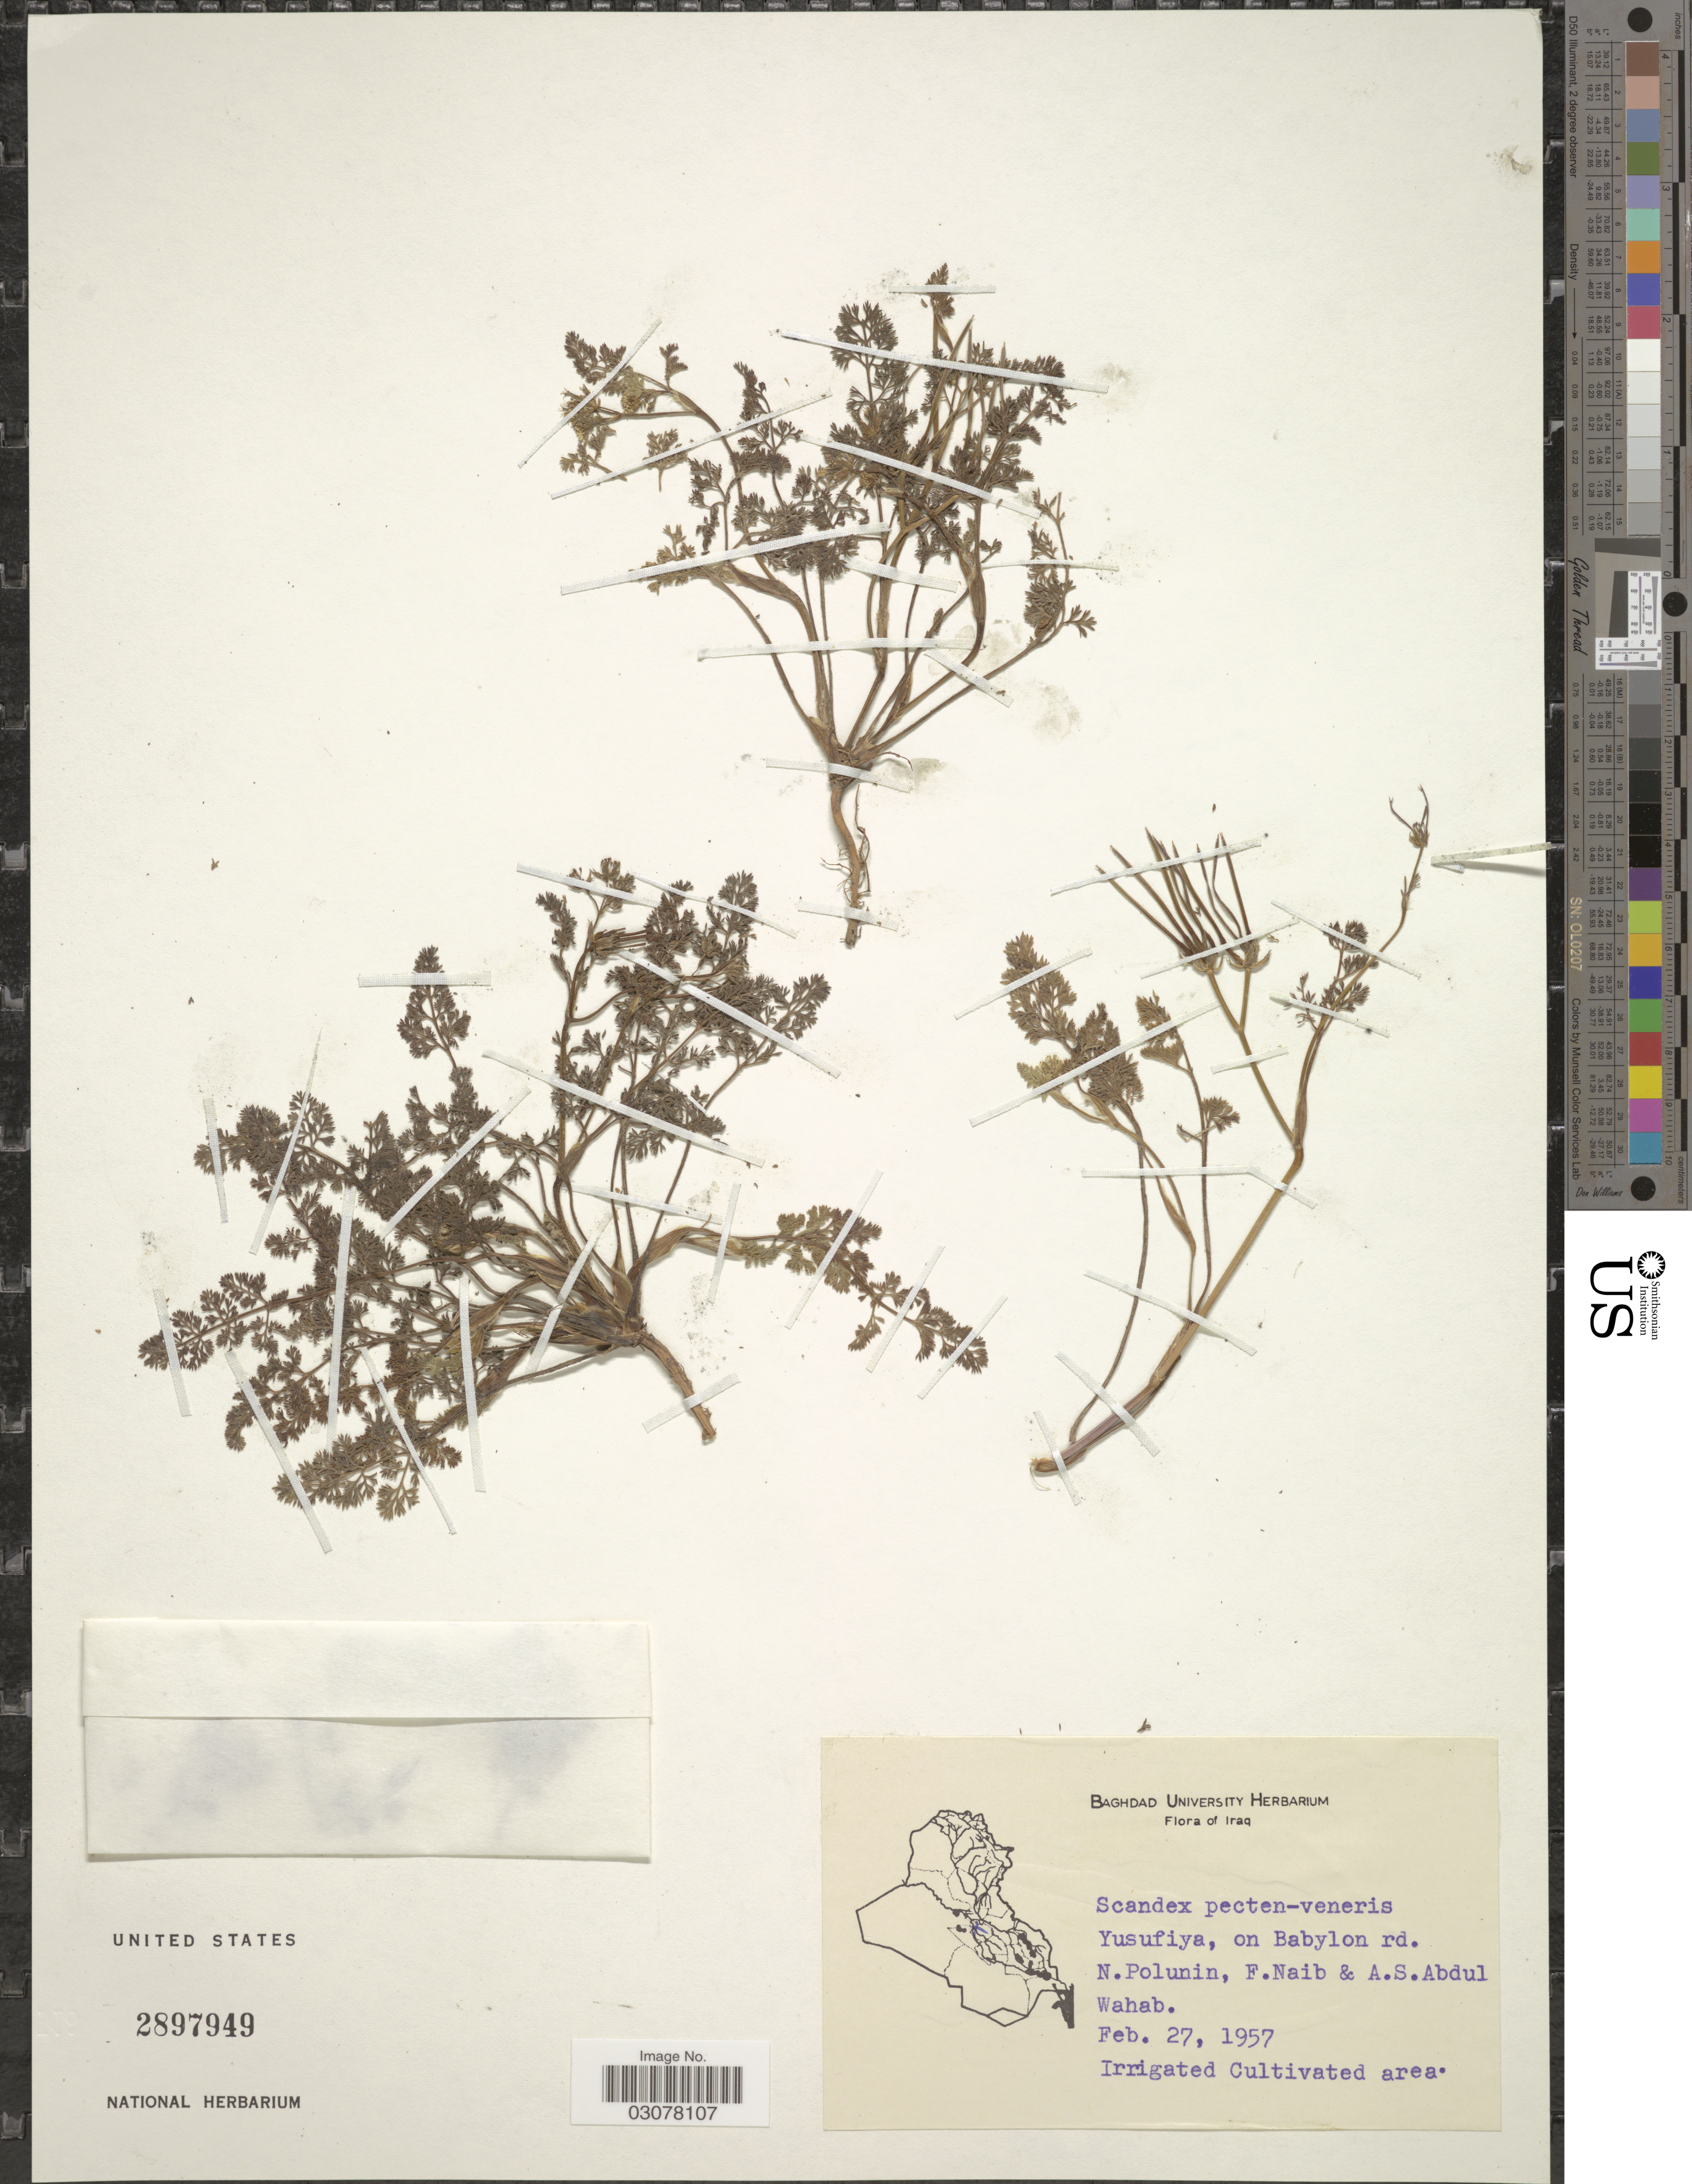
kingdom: Plantae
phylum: Tracheophyta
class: Magnoliopsida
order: Apiales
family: Apiaceae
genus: Scandix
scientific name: Scandix pecten-veneris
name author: L.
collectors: N. V. Polunin, F. Naib & A. Abdul Wahab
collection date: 1957-02-27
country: Iraq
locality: Yusufiya, on Babylon rd.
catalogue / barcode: US 2897949